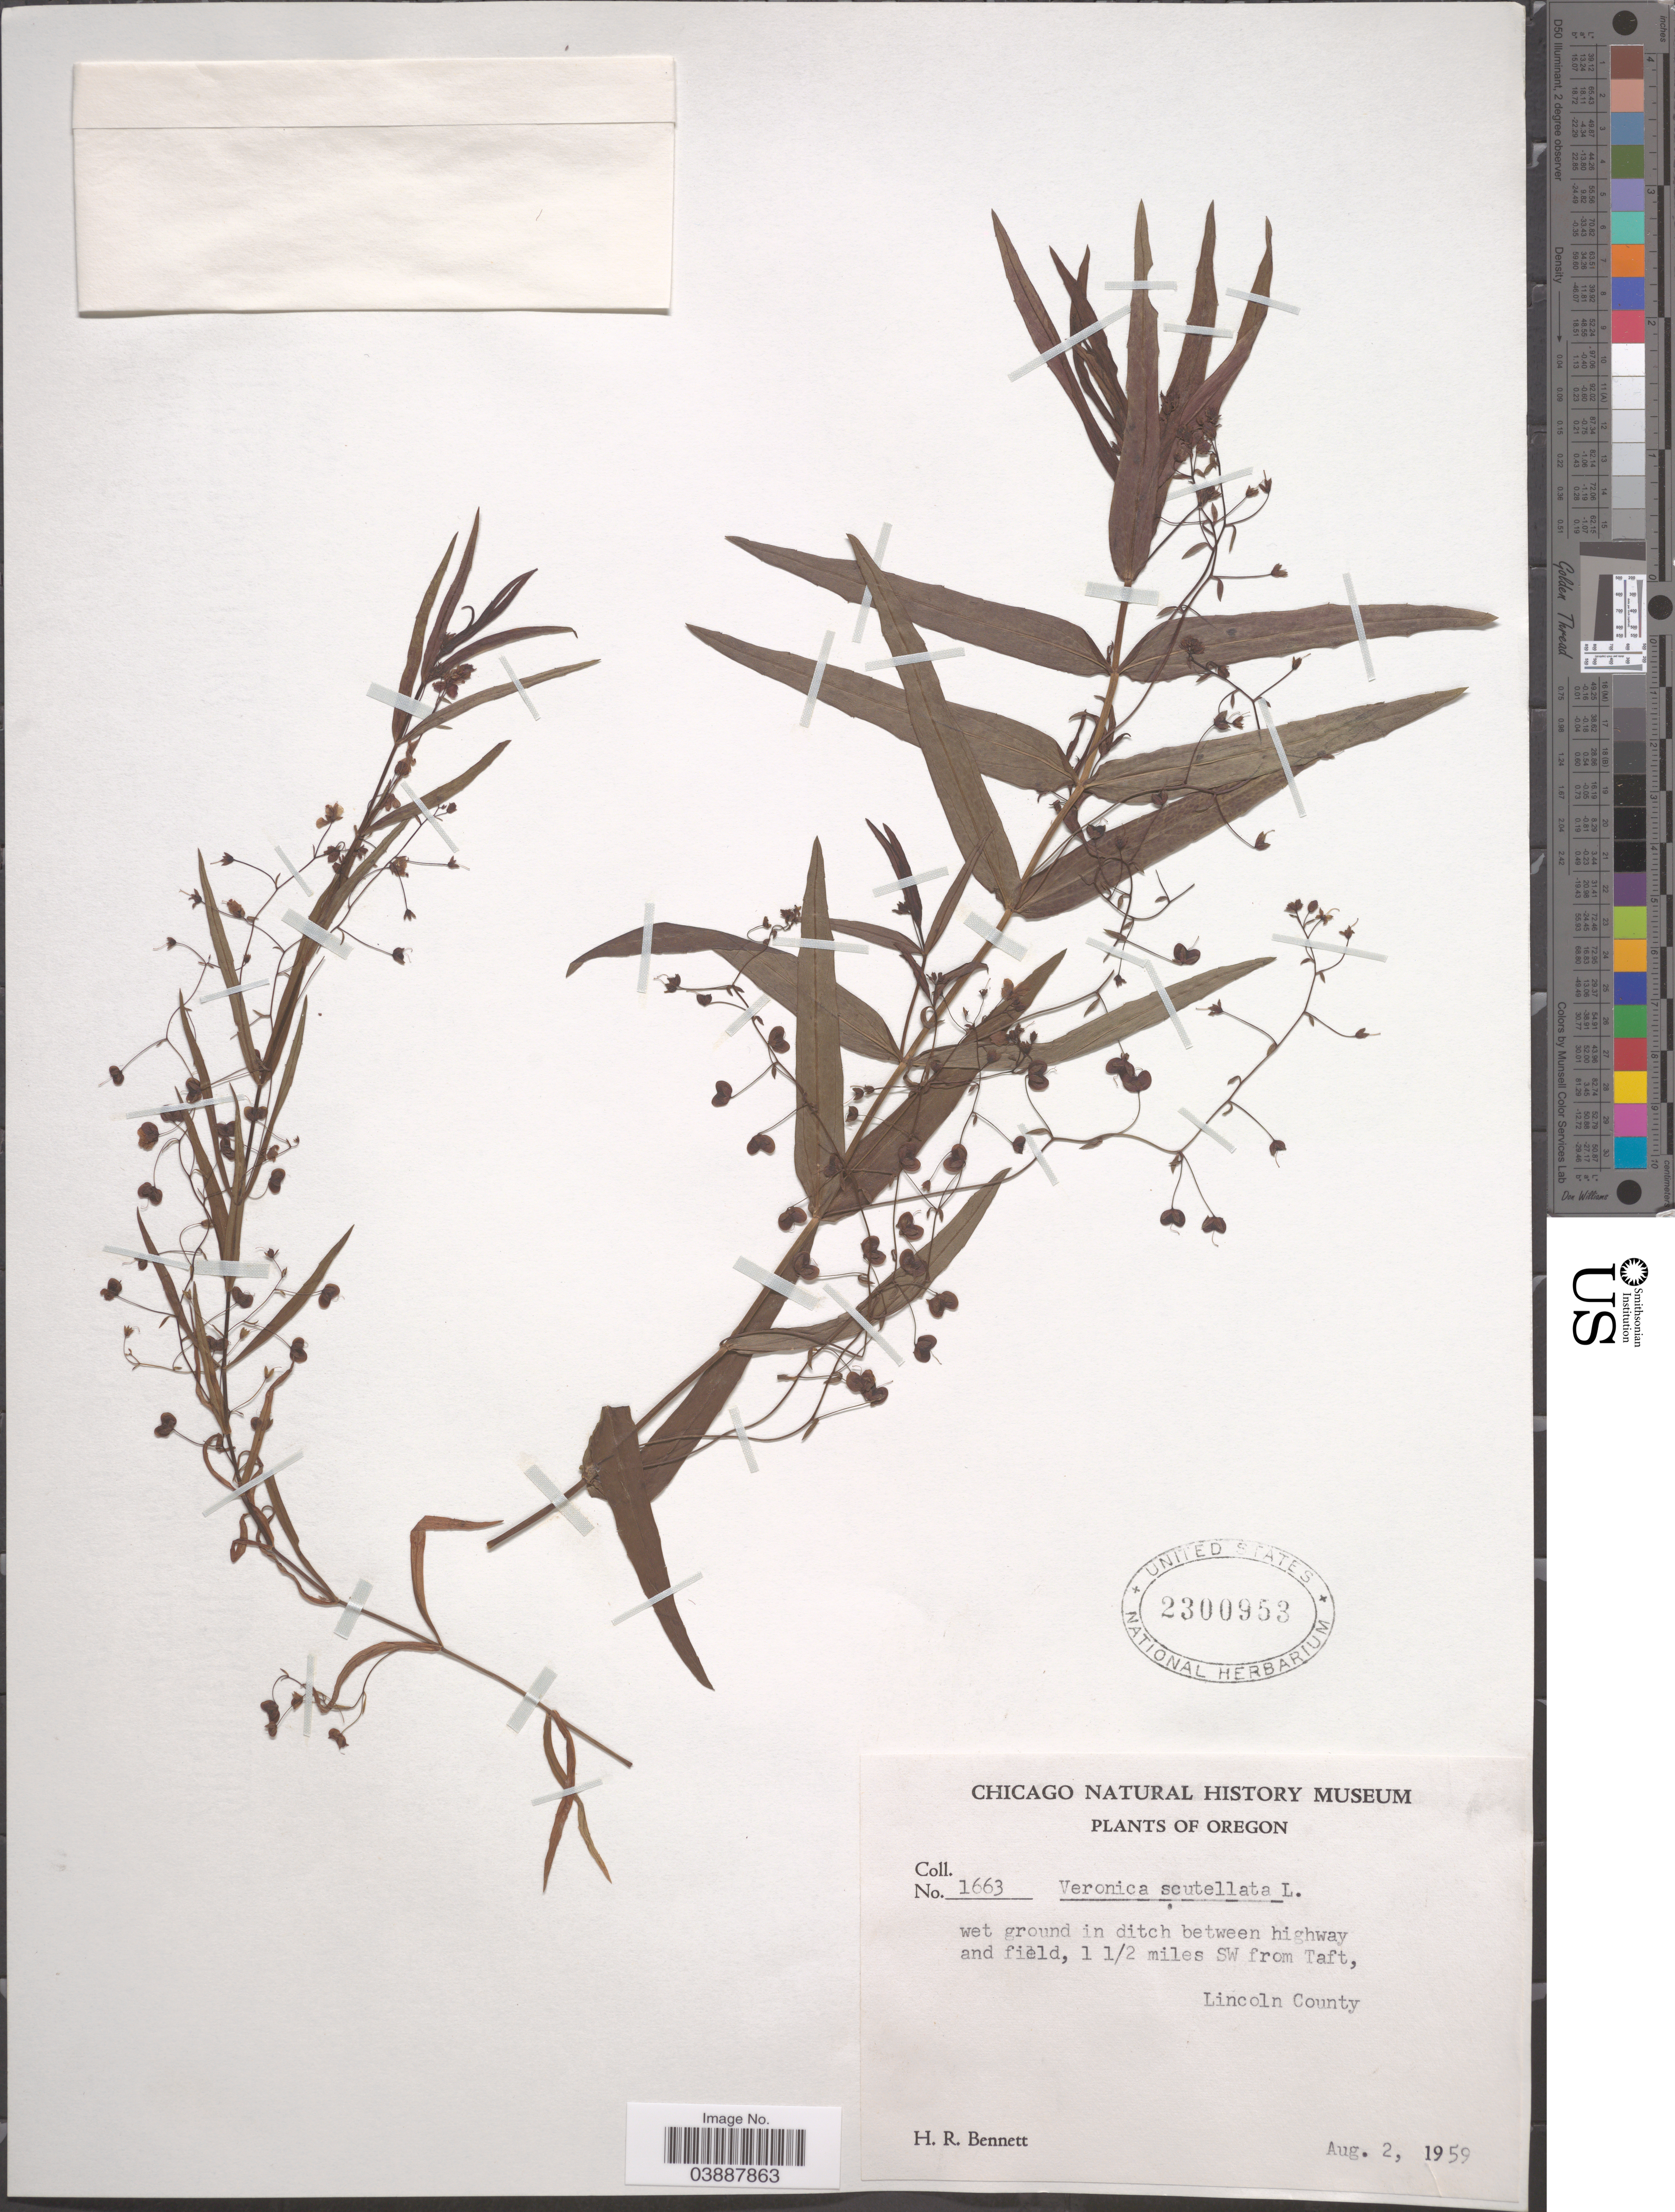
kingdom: Plantae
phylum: Tracheophyta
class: Magnoliopsida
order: Lamiales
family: Plantaginaceae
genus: Veronica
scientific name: Veronica scutellata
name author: L.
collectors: H. R. Bennett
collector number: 1663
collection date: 1959-08-02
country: United States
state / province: Oregon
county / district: Lincoln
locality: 1 ½ miles SW from Taft, Lincoln County.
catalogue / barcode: US 2300953